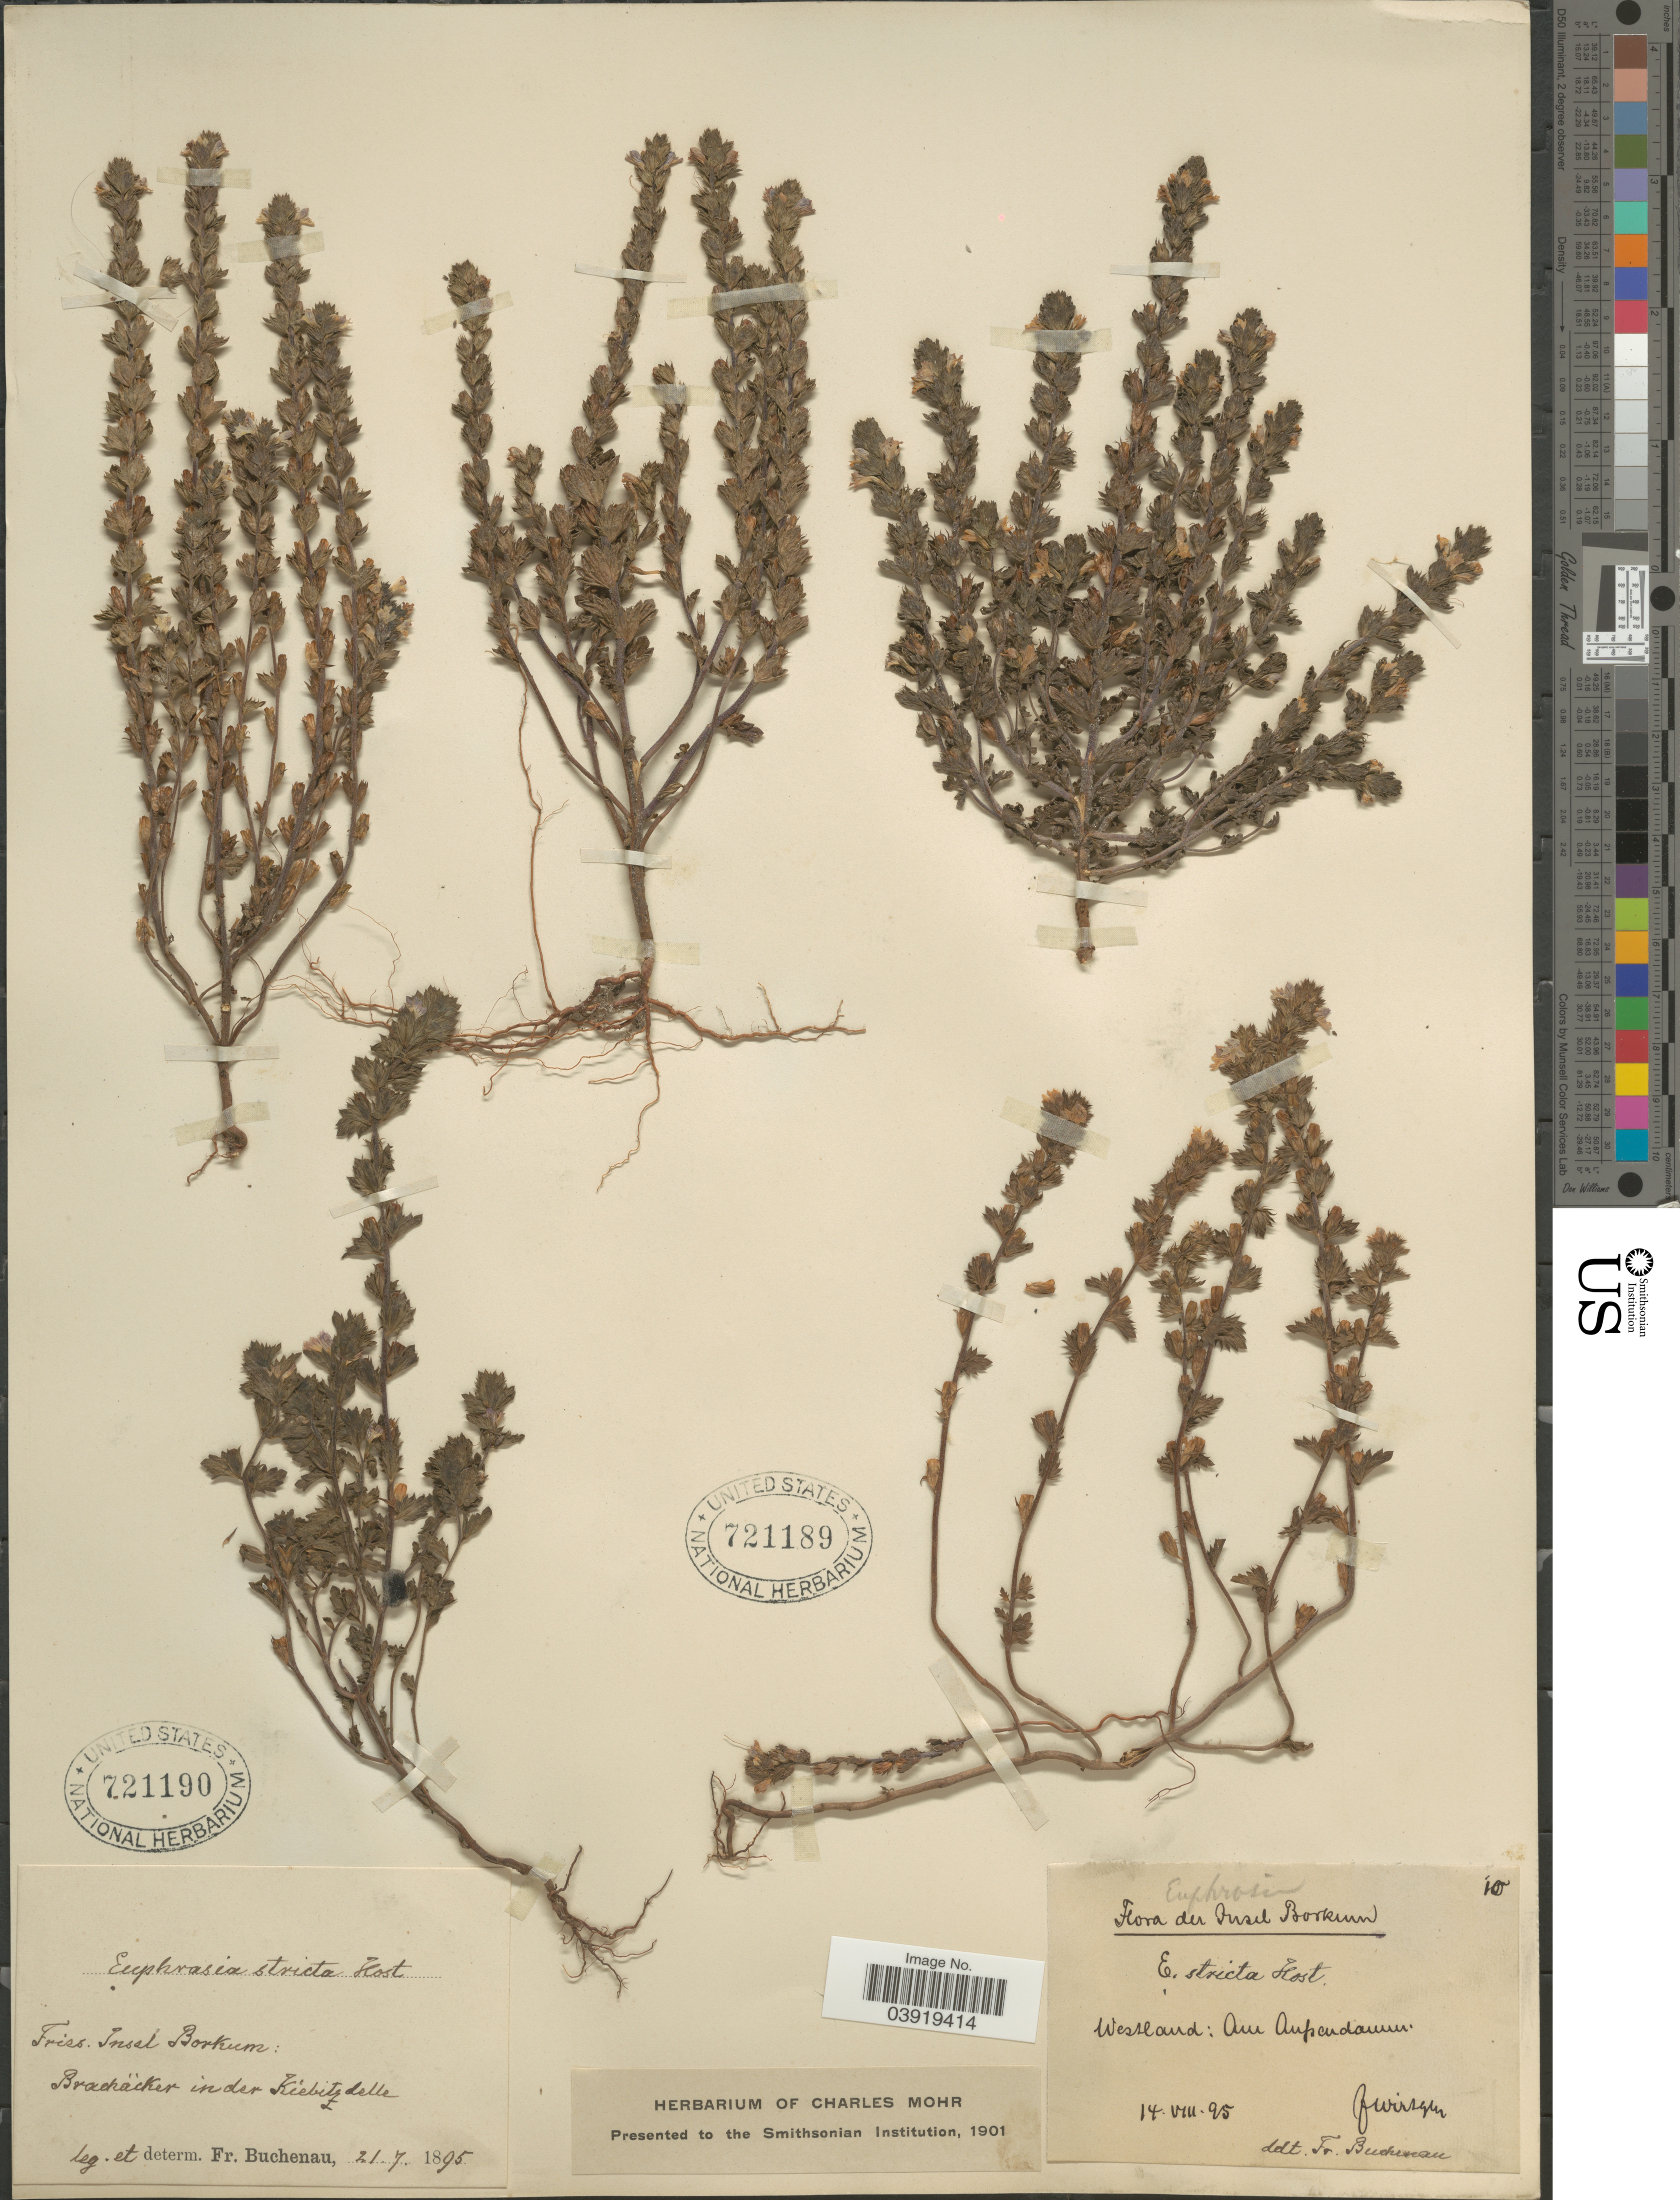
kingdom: Plantae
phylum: Tracheophyta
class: Magnoliopsida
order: Lamiales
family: Orobanchaceae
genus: Euphrasia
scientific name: Euphrasia stricta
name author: Kunth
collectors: F. Wirtgen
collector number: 10?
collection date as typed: Transcribed d/m/y: 14/8/95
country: Germany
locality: Insel Borkum. Westland: Am Aufendamm.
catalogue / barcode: US 721189